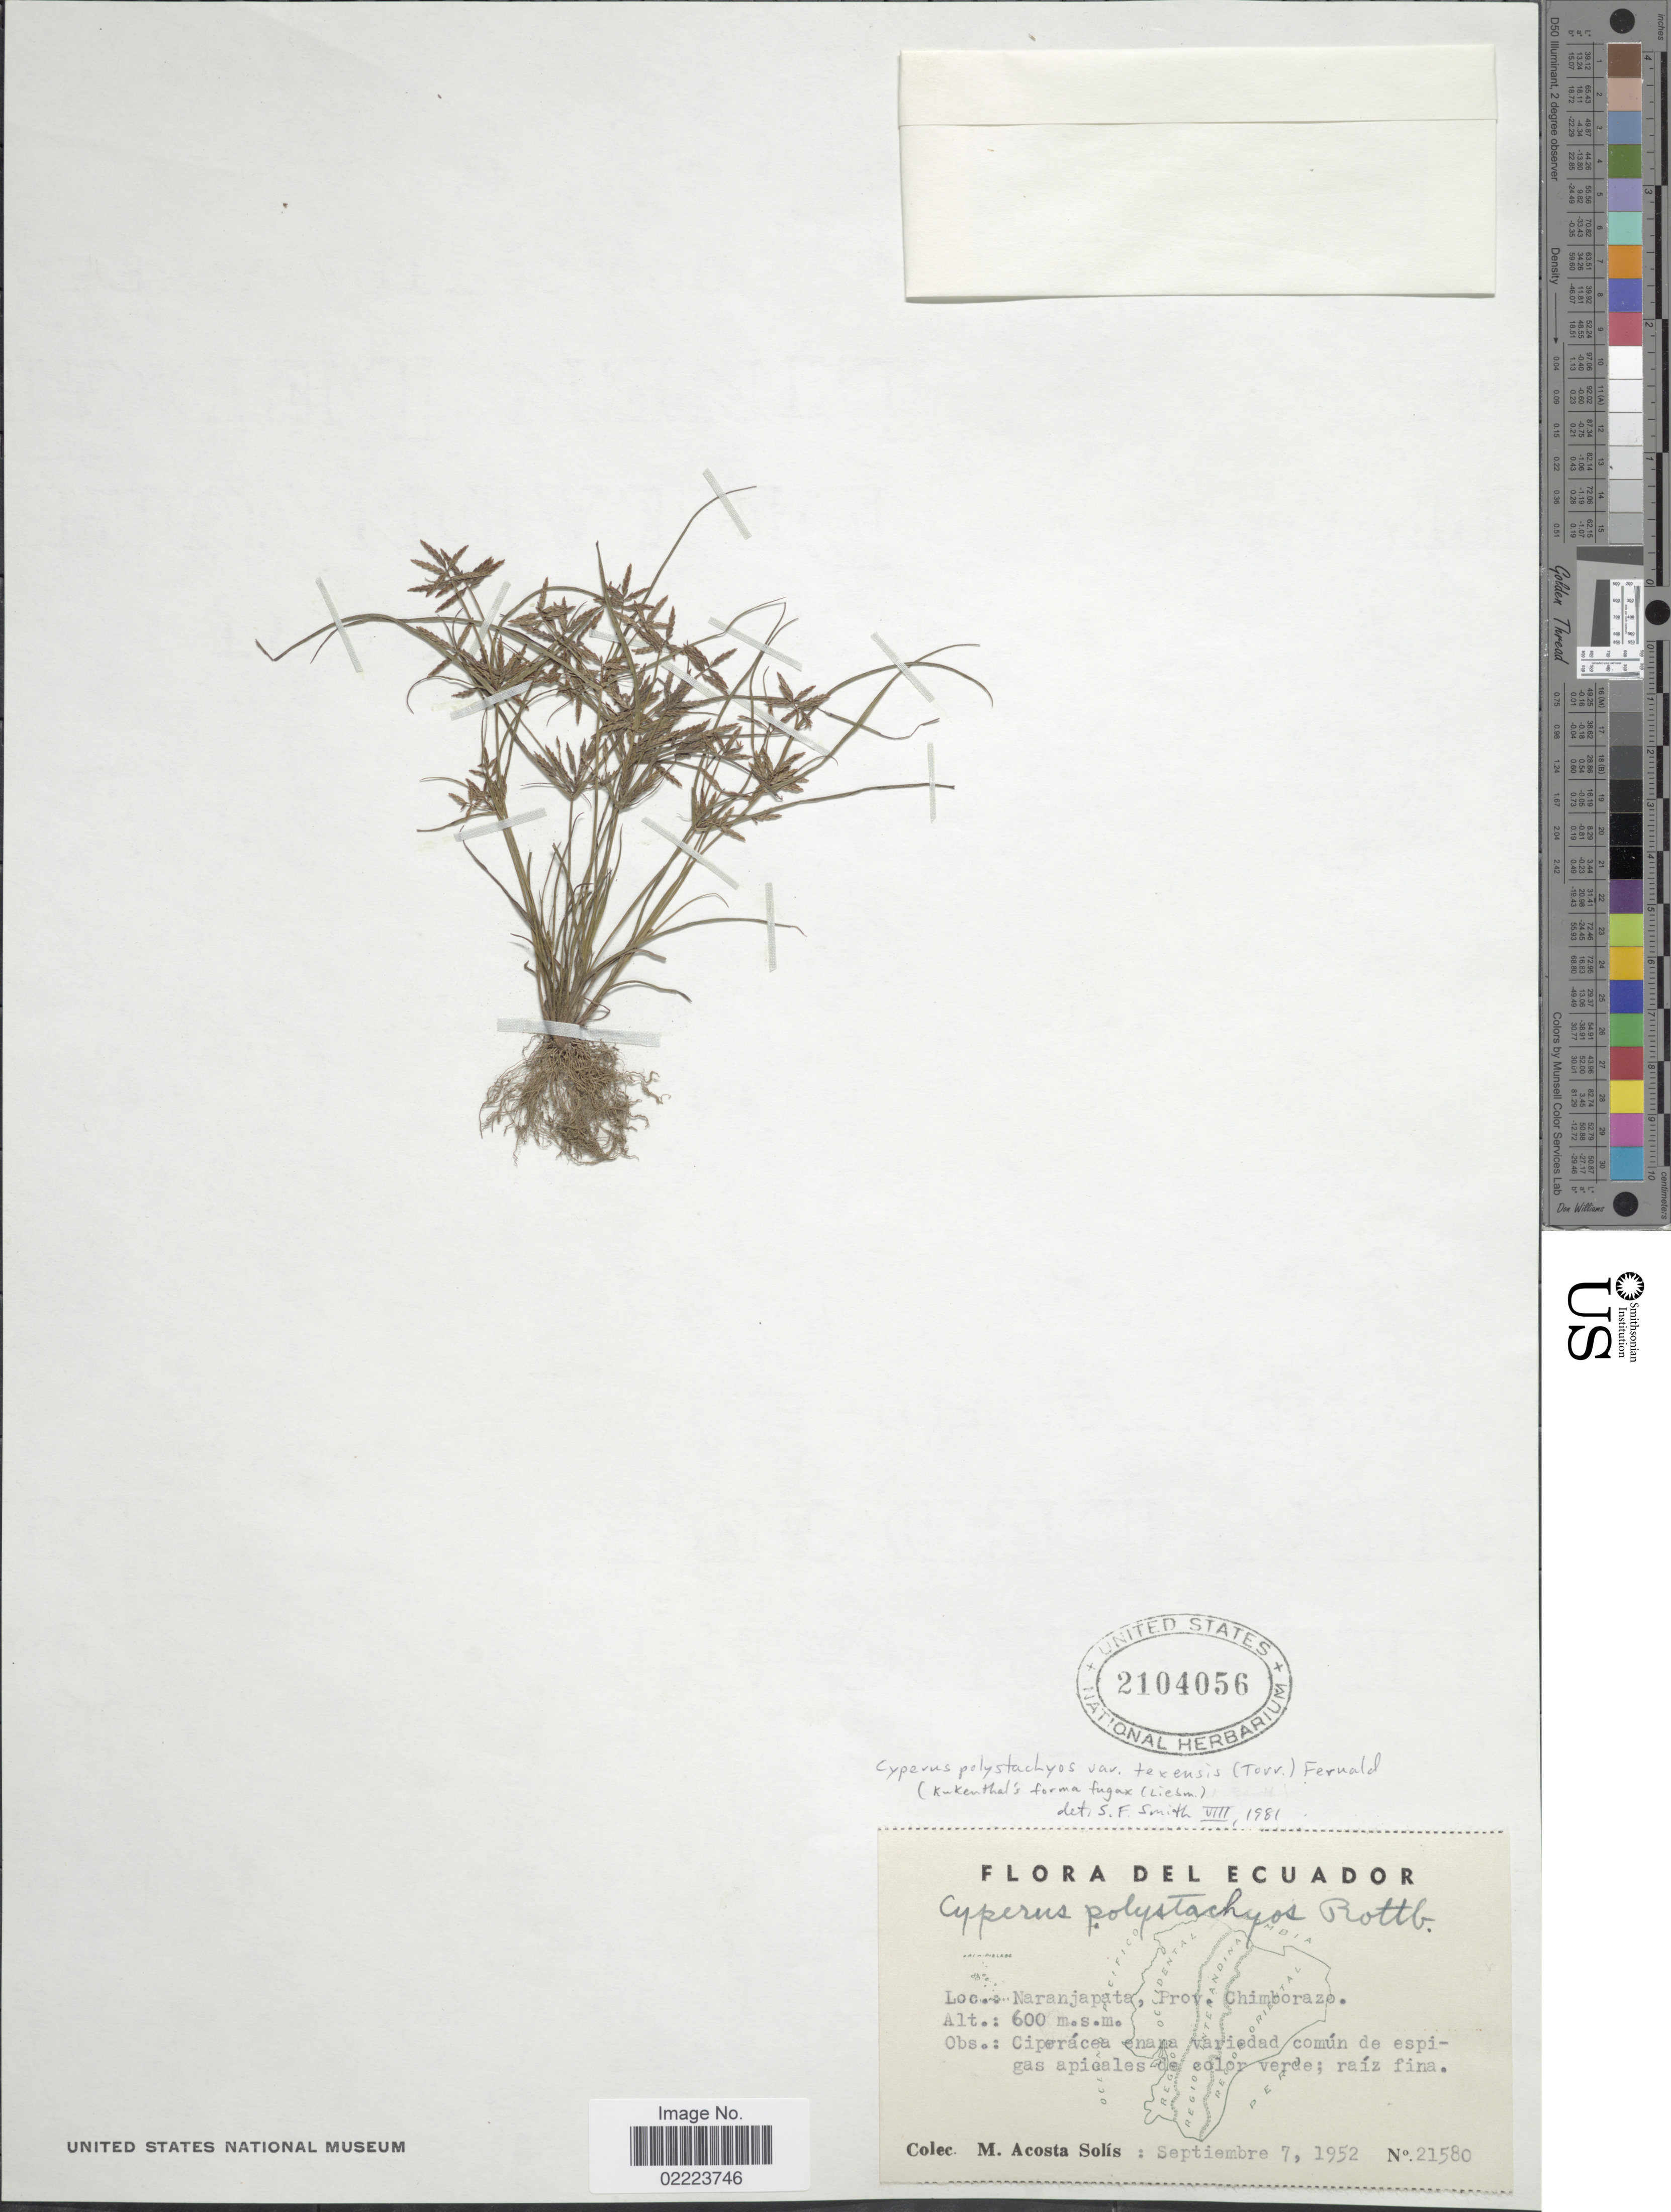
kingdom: Plantae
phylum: Tracheophyta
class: Liliopsida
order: Poales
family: Cyperaceae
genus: Cyperus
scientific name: Cyperus polystachyos f. fugax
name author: (Liebm.) Kük.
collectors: M. Acosta Solis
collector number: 21580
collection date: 1952-09-07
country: Ecuador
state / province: Chimborazo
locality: Naranjapata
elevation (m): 600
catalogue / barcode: US 2104056